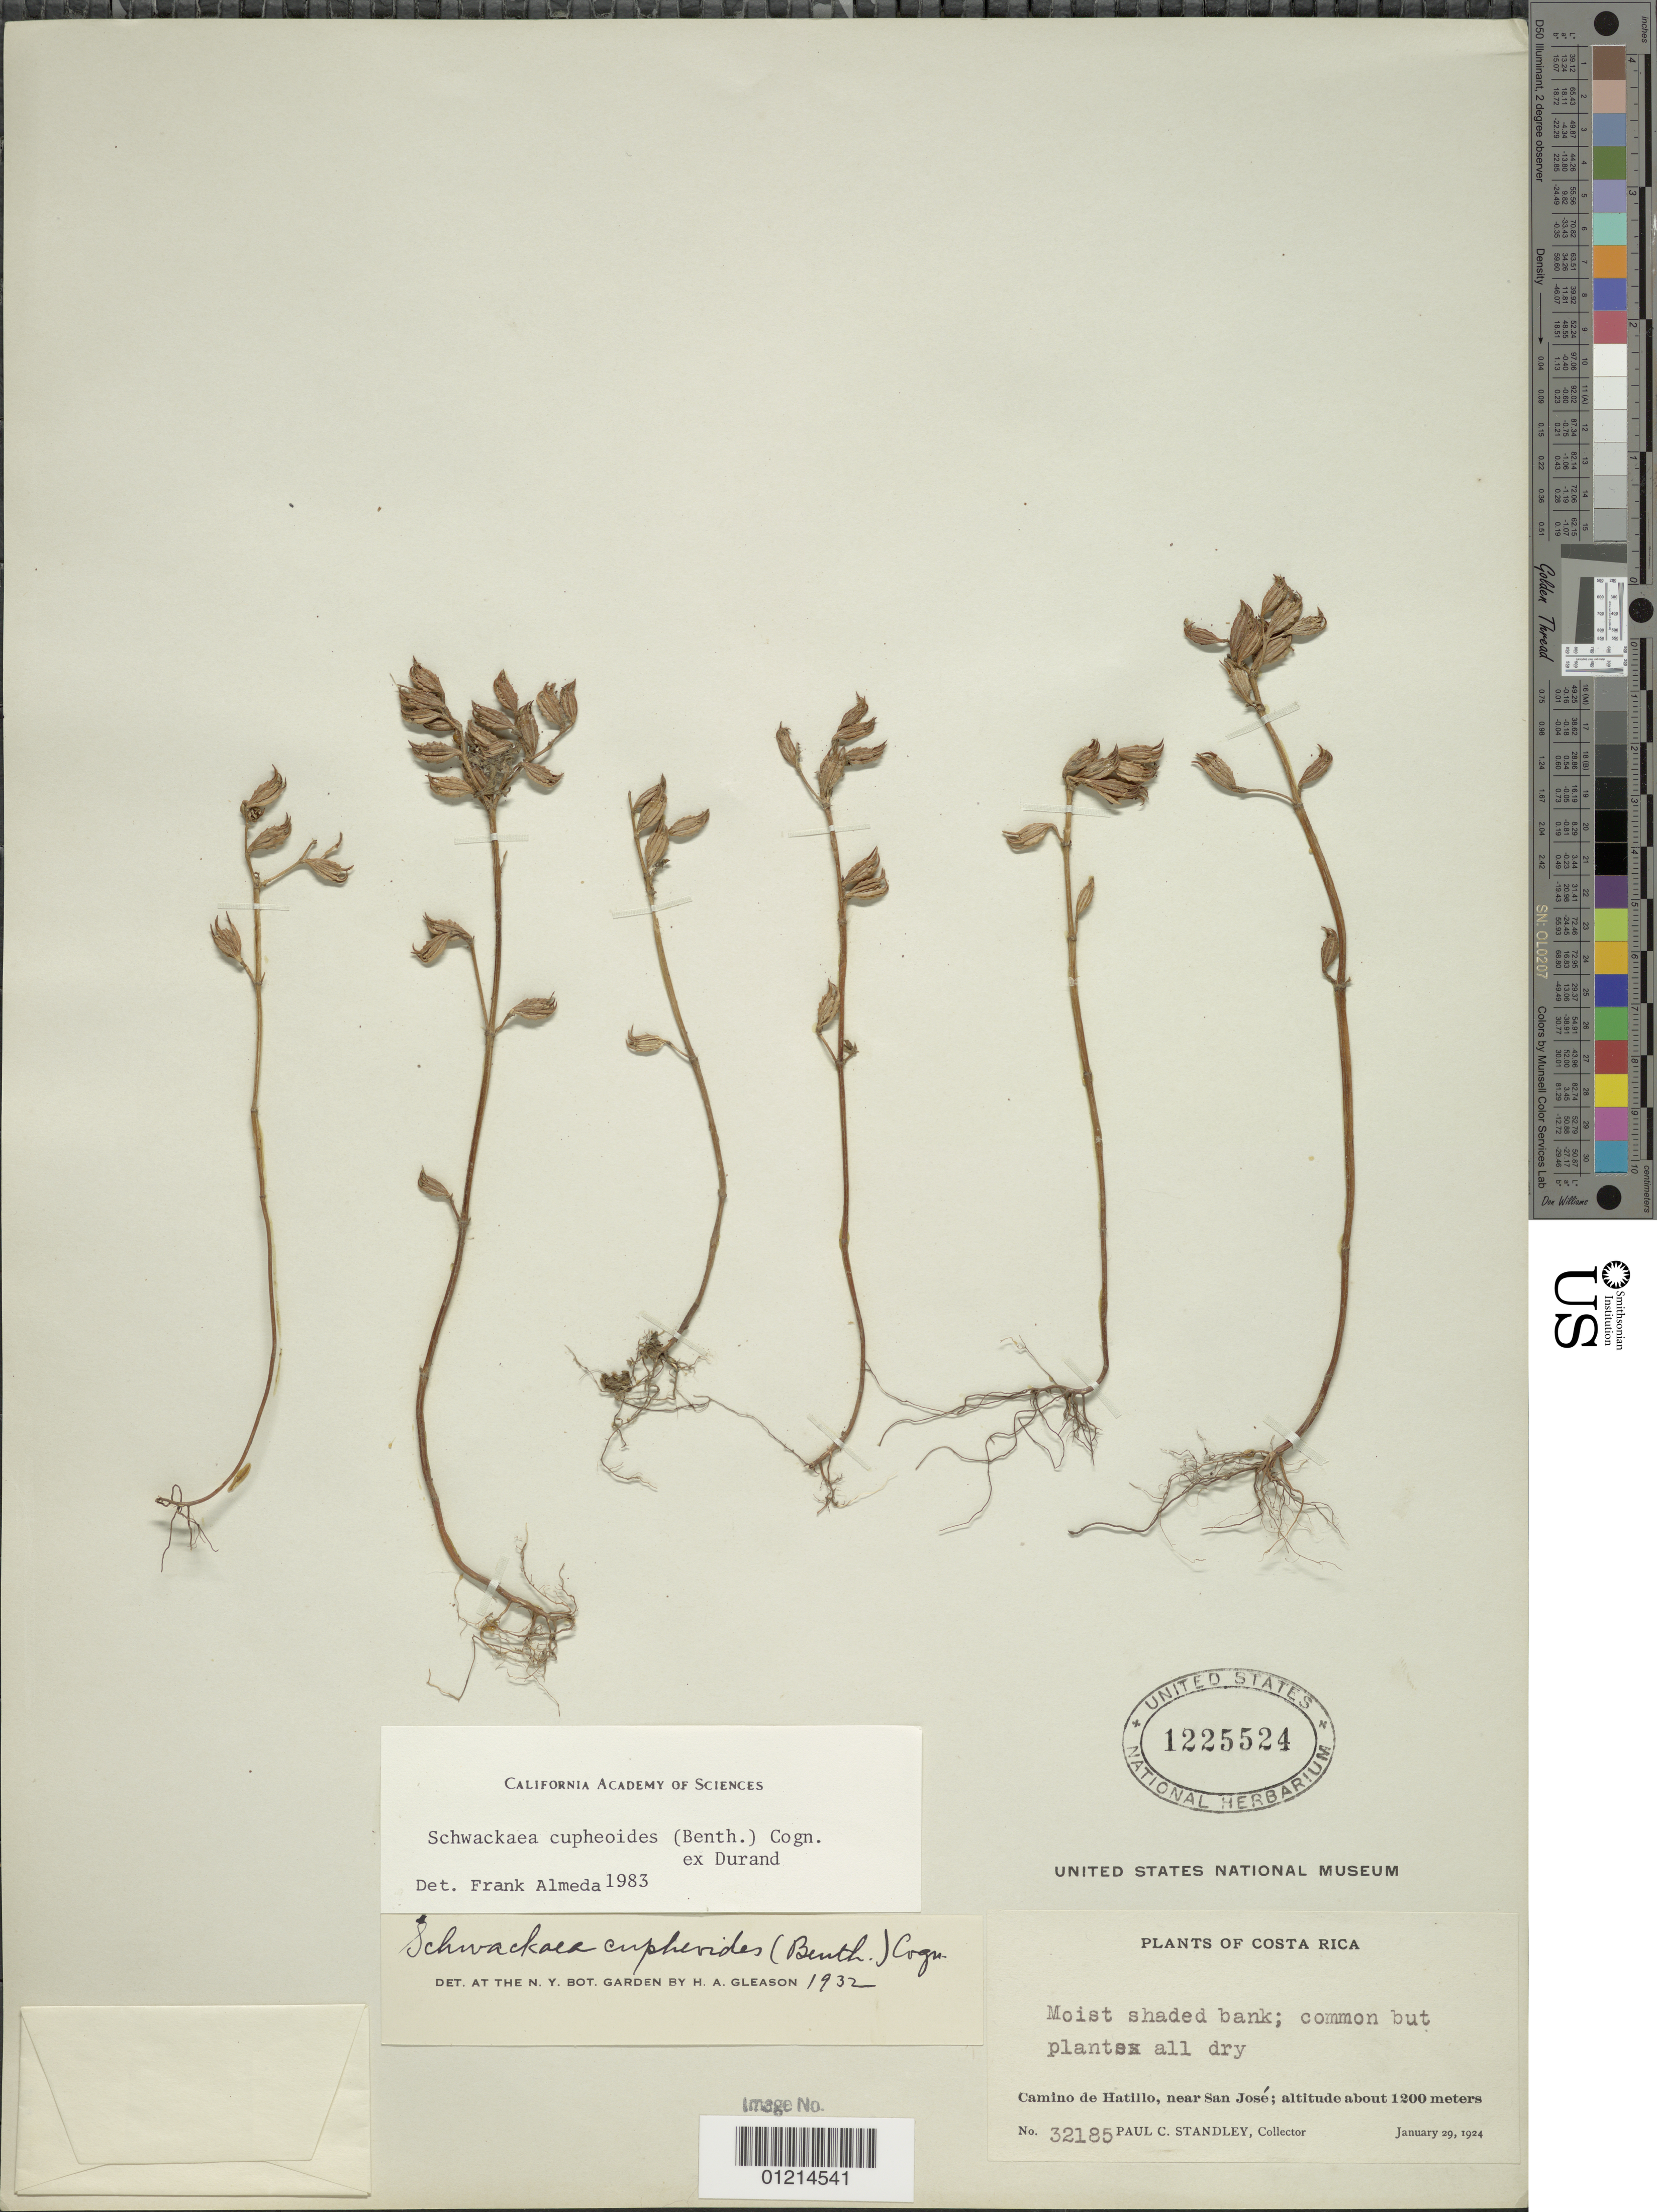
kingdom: Plantae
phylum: Tracheophyta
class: Magnoliopsida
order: Myrtales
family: Melastomataceae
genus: Schwackaea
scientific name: Schwackaea cupheoides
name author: (Benth.) Cogn.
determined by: Almeda, F.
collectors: P. C. Standley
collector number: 32185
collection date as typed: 29 Jan 1924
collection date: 1924-01-29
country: Costa Rica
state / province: San José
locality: Camino de Hatillo.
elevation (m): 1200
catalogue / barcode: US 1225524